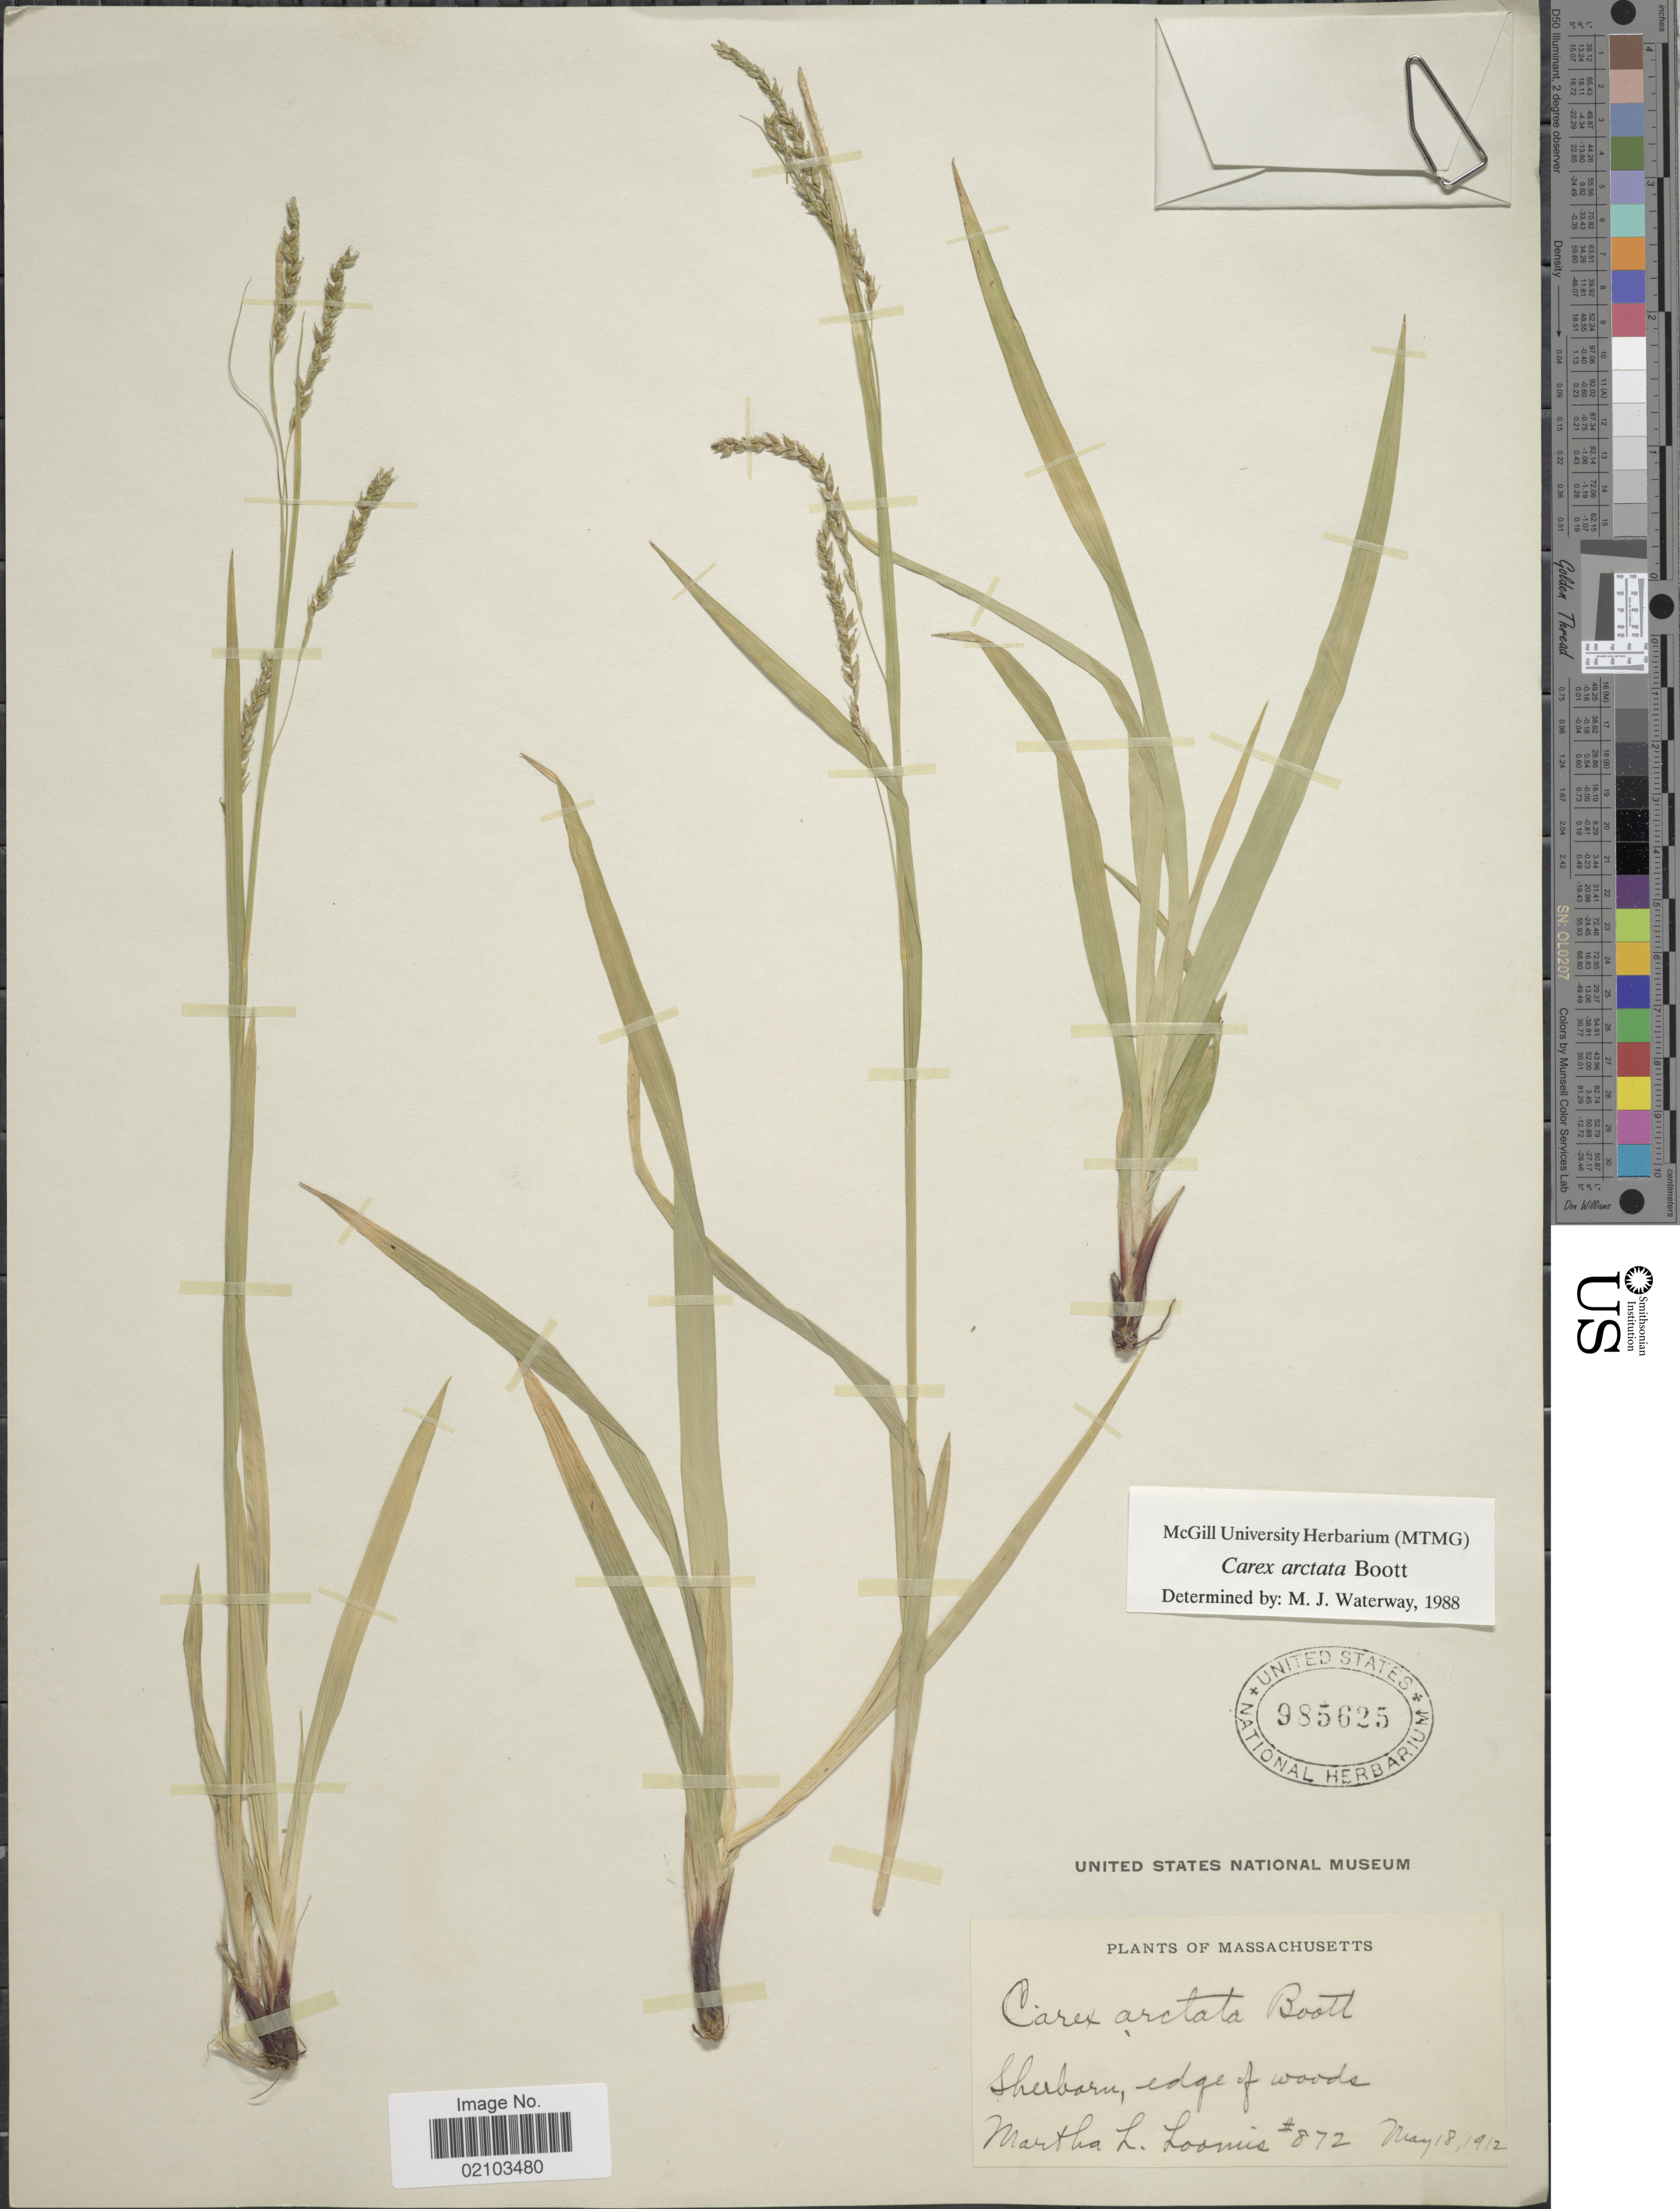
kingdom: Plantae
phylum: Tracheophyta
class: Liliopsida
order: Poales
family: Cyperaceae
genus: Carex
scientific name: Carex arctata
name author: Boott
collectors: M. L. Loomis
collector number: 872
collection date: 1912-05-18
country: United States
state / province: Massachusetts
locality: Sherborn, edge of woods.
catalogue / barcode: US 985625